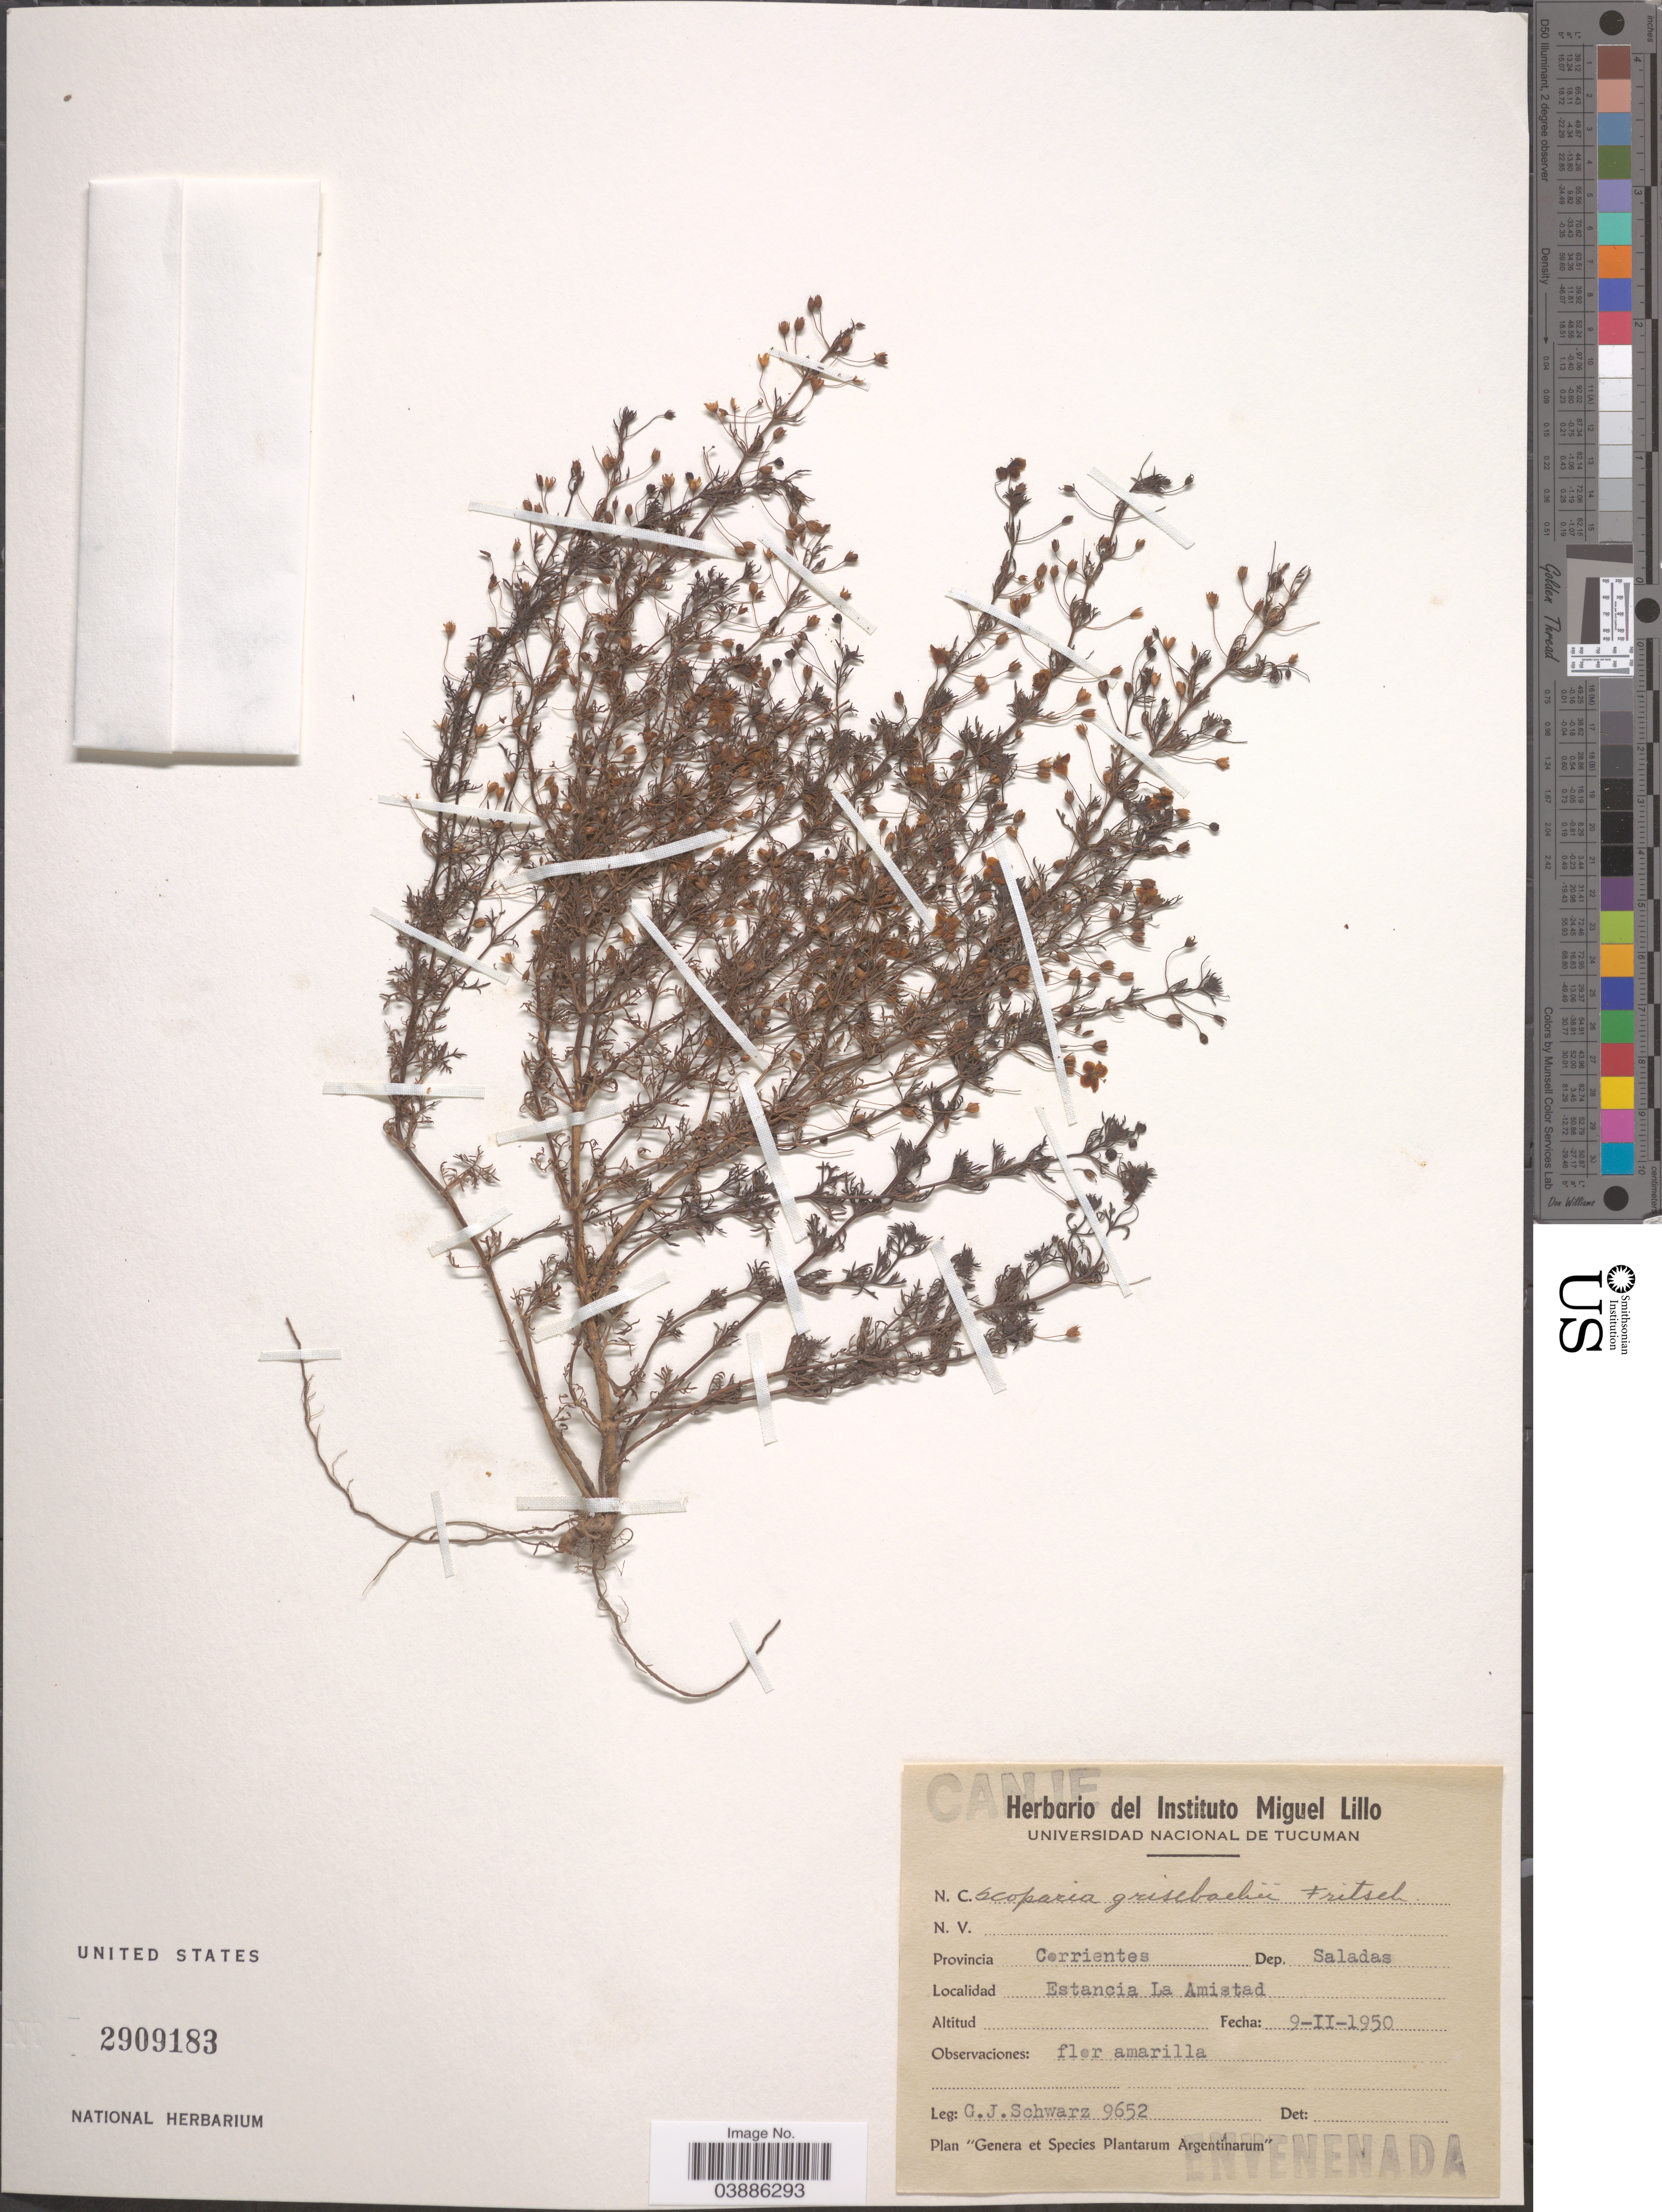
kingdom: Plantae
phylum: Tracheophyta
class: Magnoliopsida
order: Lamiales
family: Plantaginaceae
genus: Scoparia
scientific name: Scoparia grisebachii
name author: Fritsch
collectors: G. J. Schwarz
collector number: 9652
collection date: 1950-02-09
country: Argentina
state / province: Corrientes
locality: Dep. Saladas. Estancia La Amistad.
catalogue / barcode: US 2909183